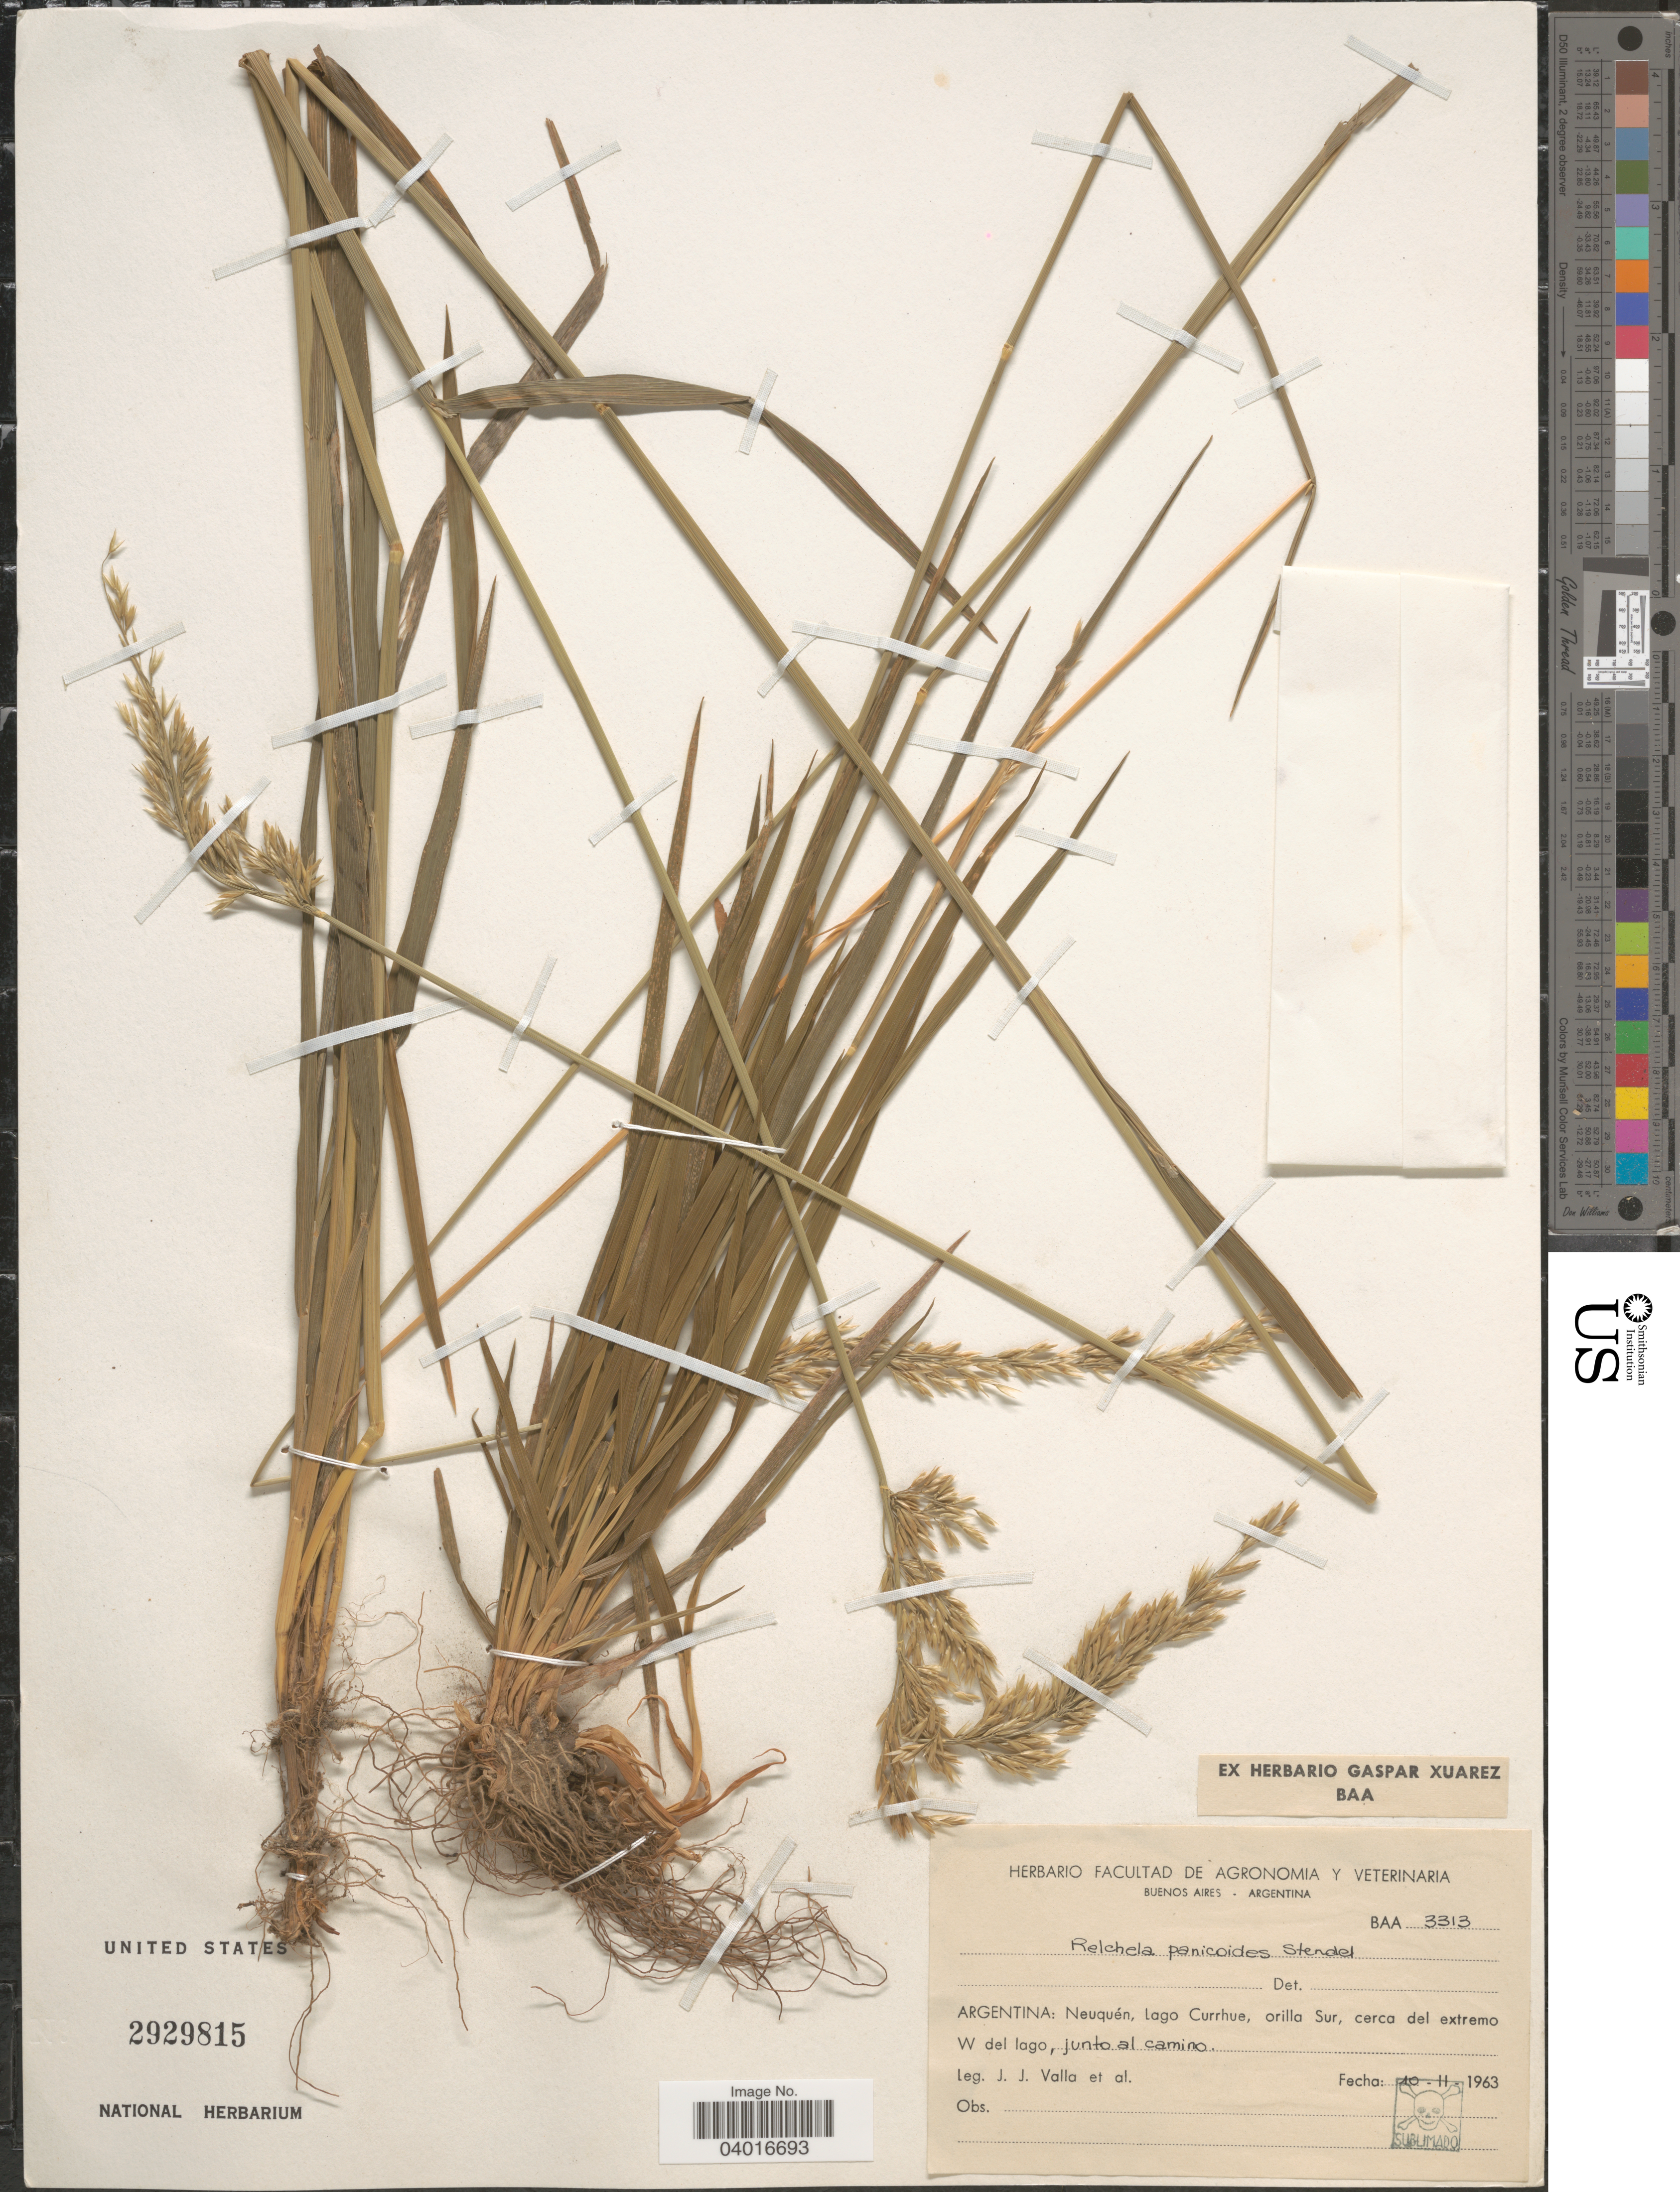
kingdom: Plantae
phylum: Tracheophyta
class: Liliopsida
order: Poales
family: Poaceae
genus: Relchela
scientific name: Relchela panicoides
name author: Steud.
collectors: J. Valla & et al.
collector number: BAA3313?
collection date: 1963-11-10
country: Argentina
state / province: Neuquen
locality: Lago Currhue, orilla Sur, cerca del extremo W del lago, junto al camino.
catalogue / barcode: US 2929815